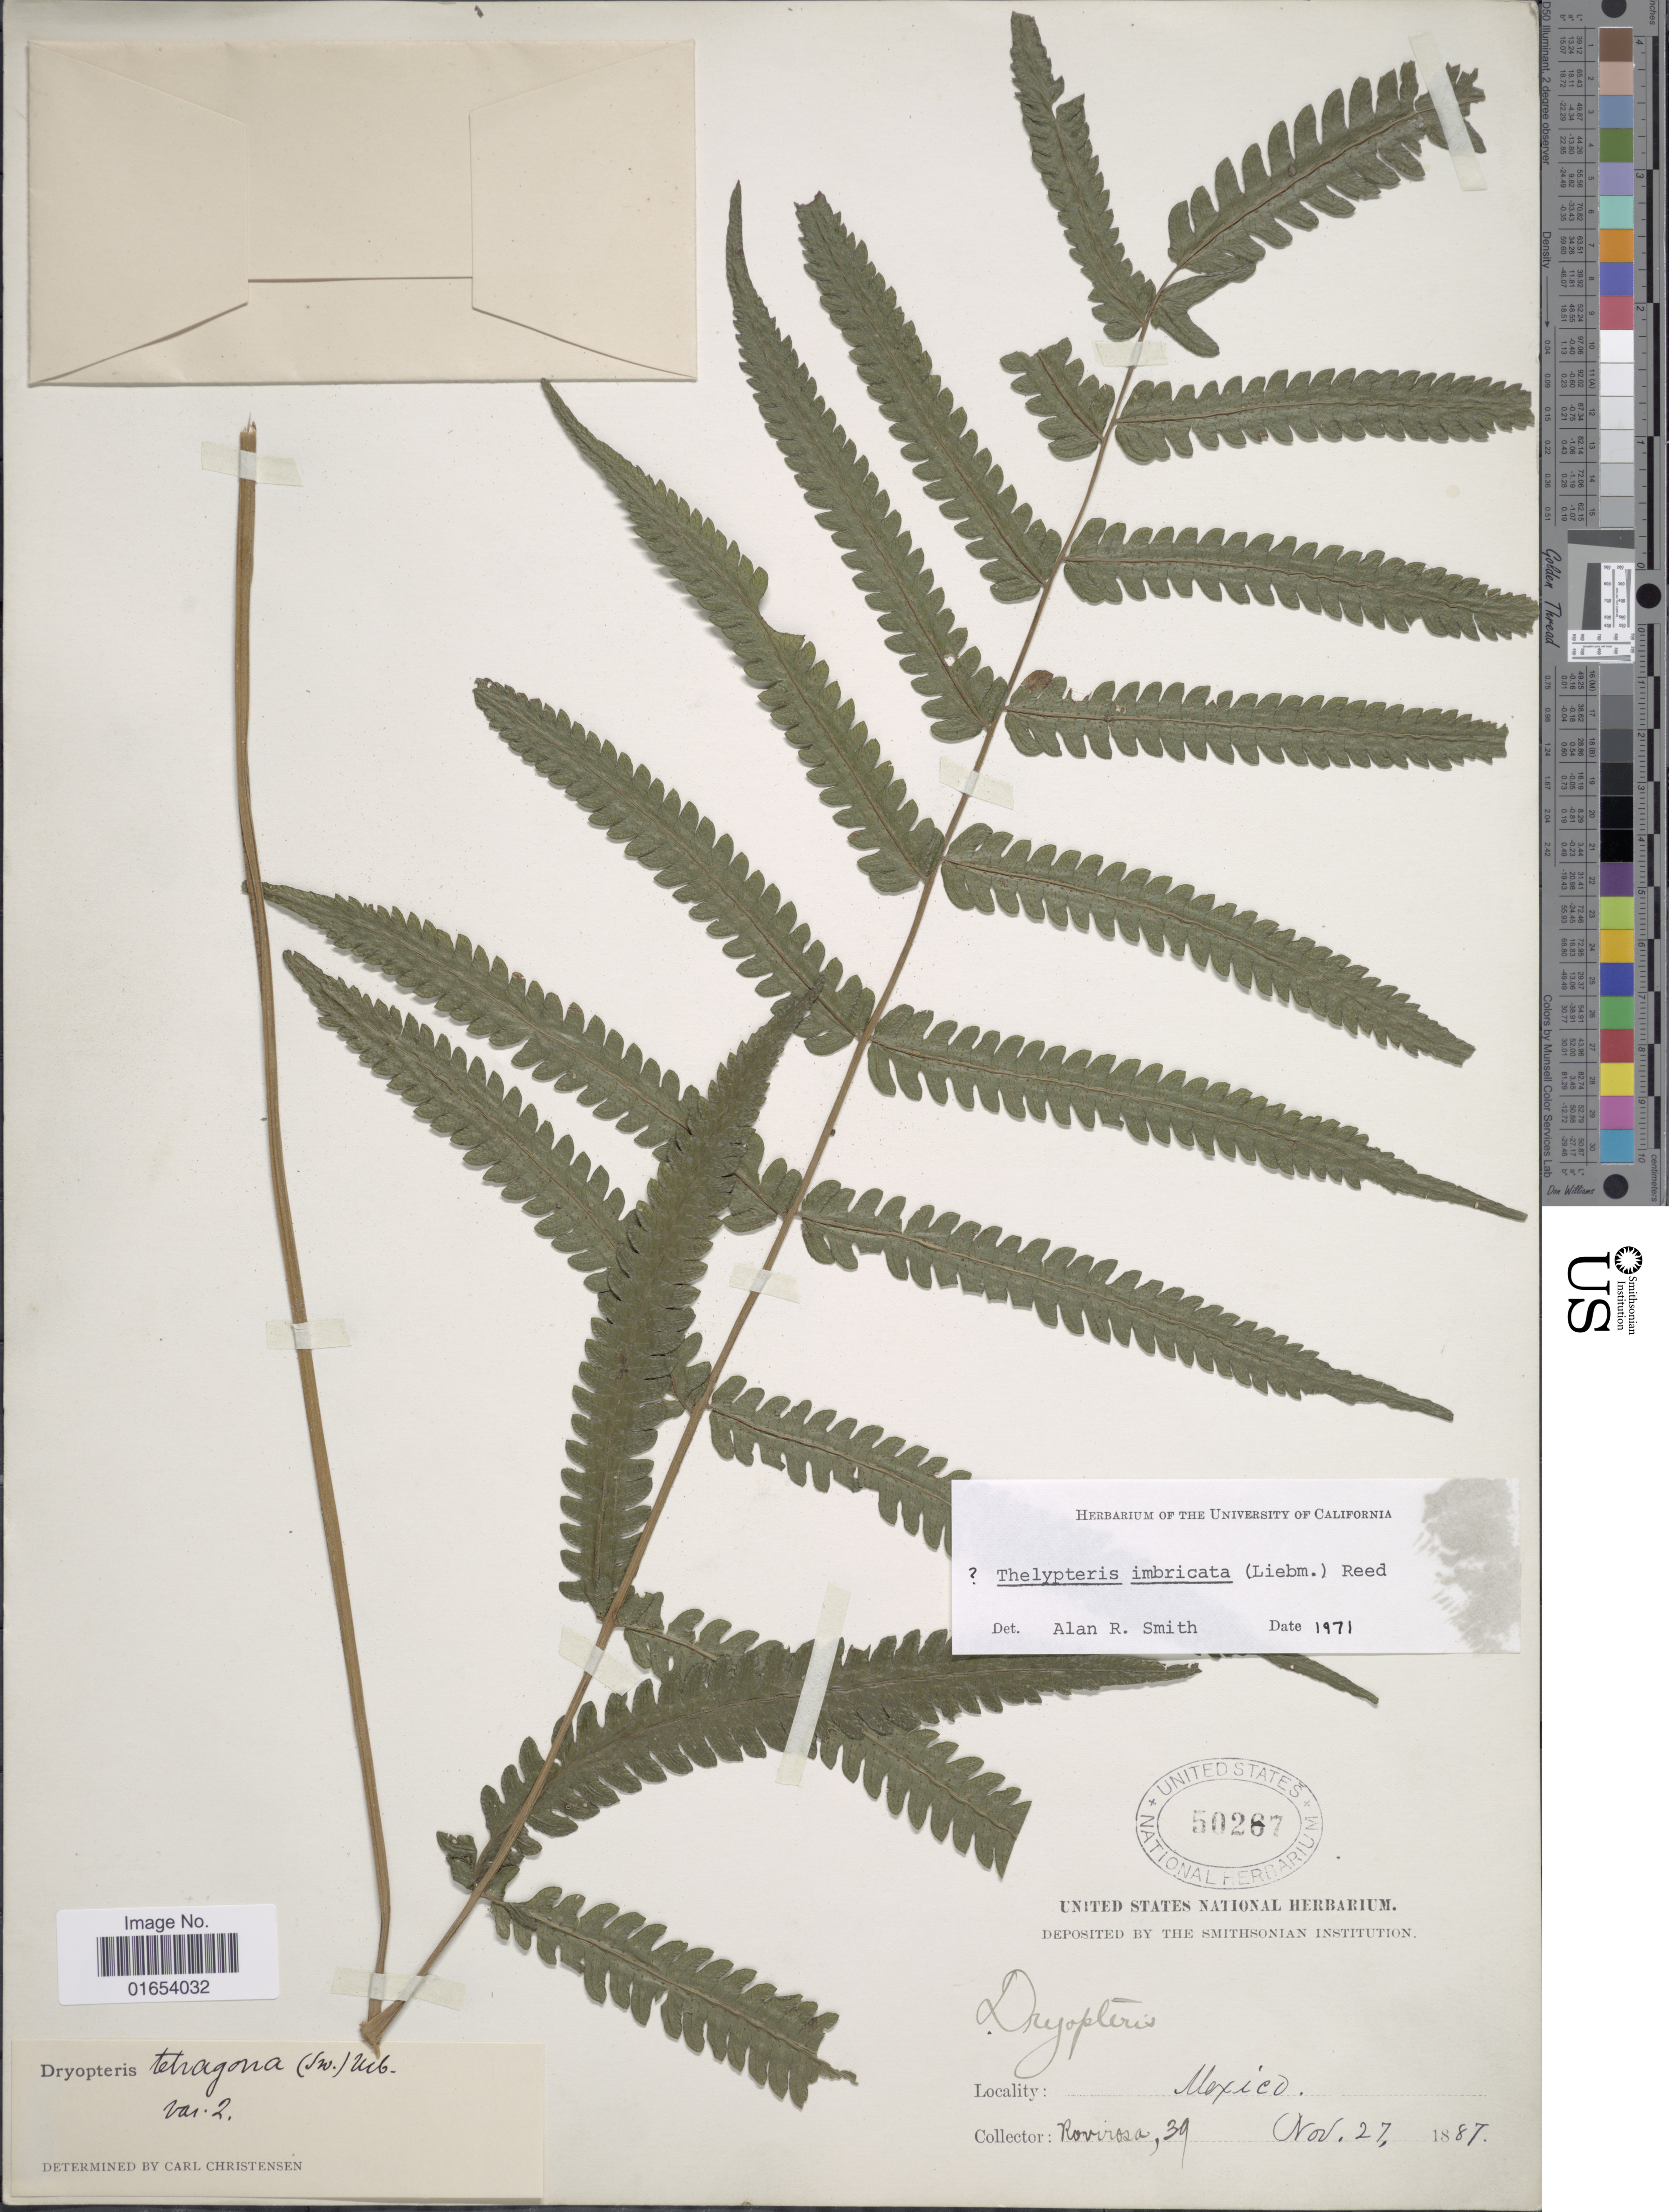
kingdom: Plantae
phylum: Tracheophyta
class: Polypodiopsida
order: Polypodiales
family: Thelypteridaceae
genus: Goniopteris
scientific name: Goniopteris imbricata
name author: (Liebm.) Á. Löve & D. Löve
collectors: Rovirosa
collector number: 39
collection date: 1887-11-27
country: Mexico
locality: Mexico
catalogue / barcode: US 50267